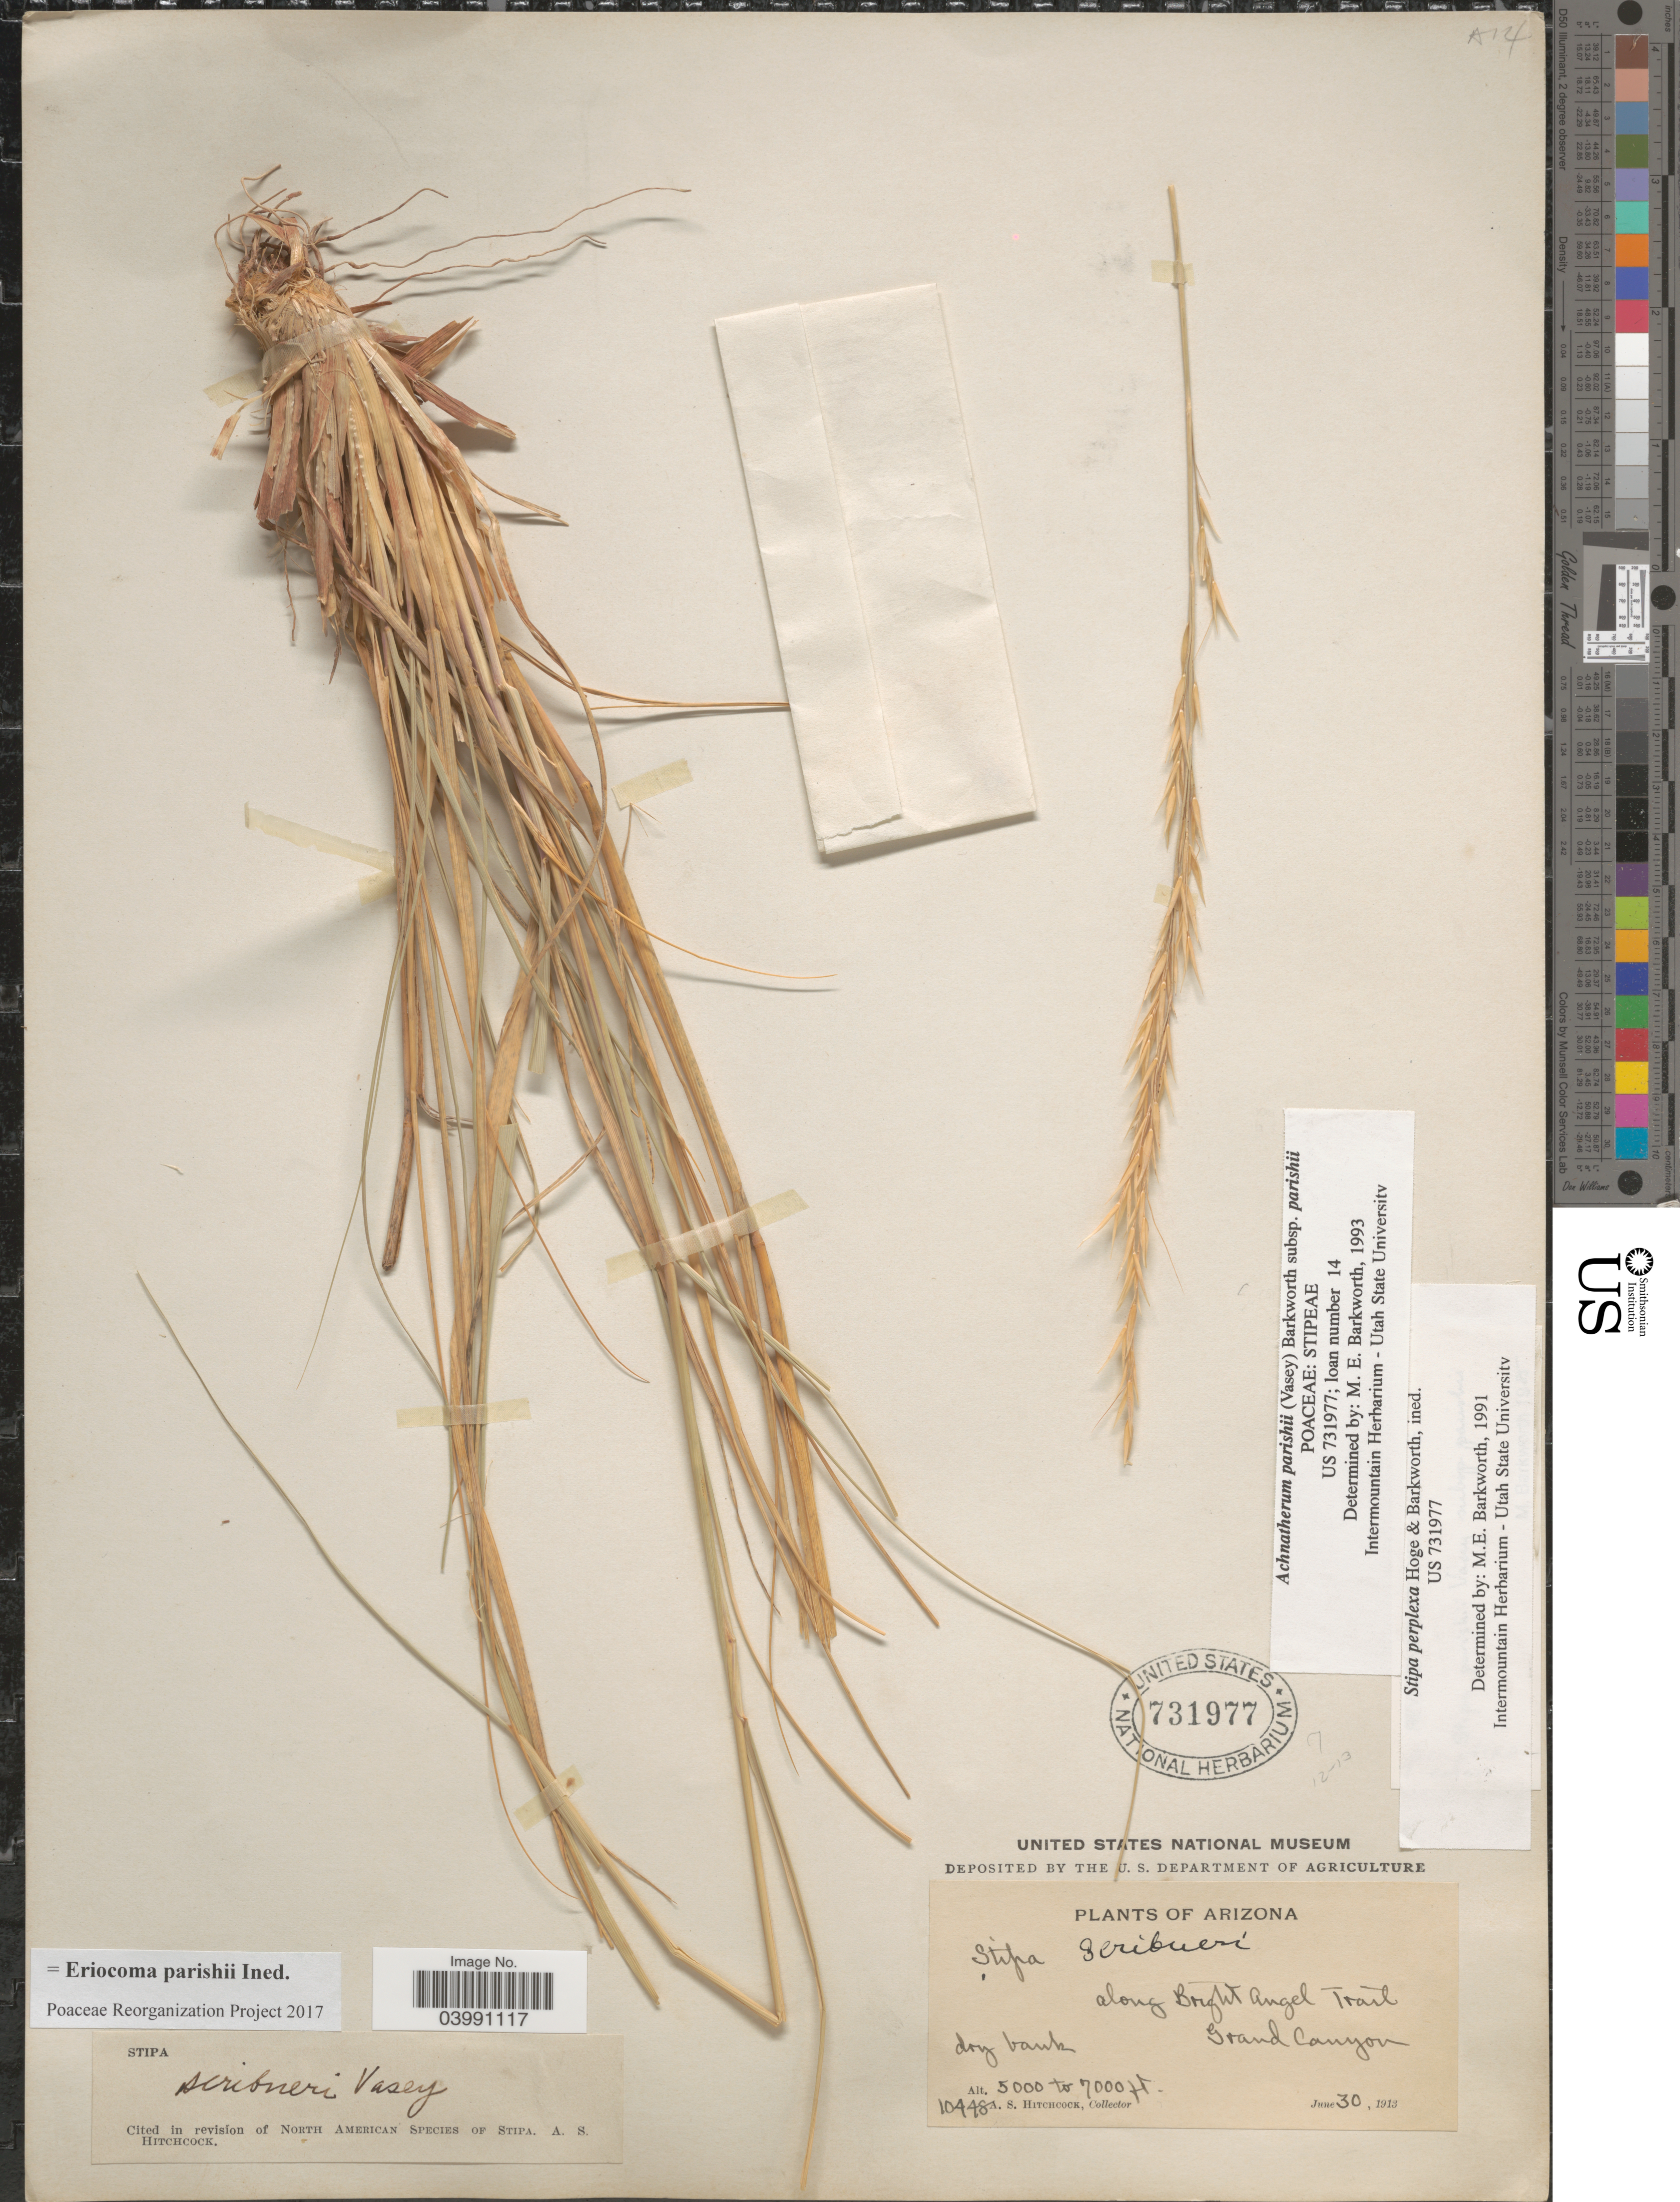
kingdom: Plantae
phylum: Tracheophyta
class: Liliopsida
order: Poales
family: Poaceae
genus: Eriocoma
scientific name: Eriocoma parishii ined.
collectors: A. S. Hitchcock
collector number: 10448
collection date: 1913-06-30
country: United States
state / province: Arizona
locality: Along Bright Angel Trail. Grand Canyon.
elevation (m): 1524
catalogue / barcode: US 731977